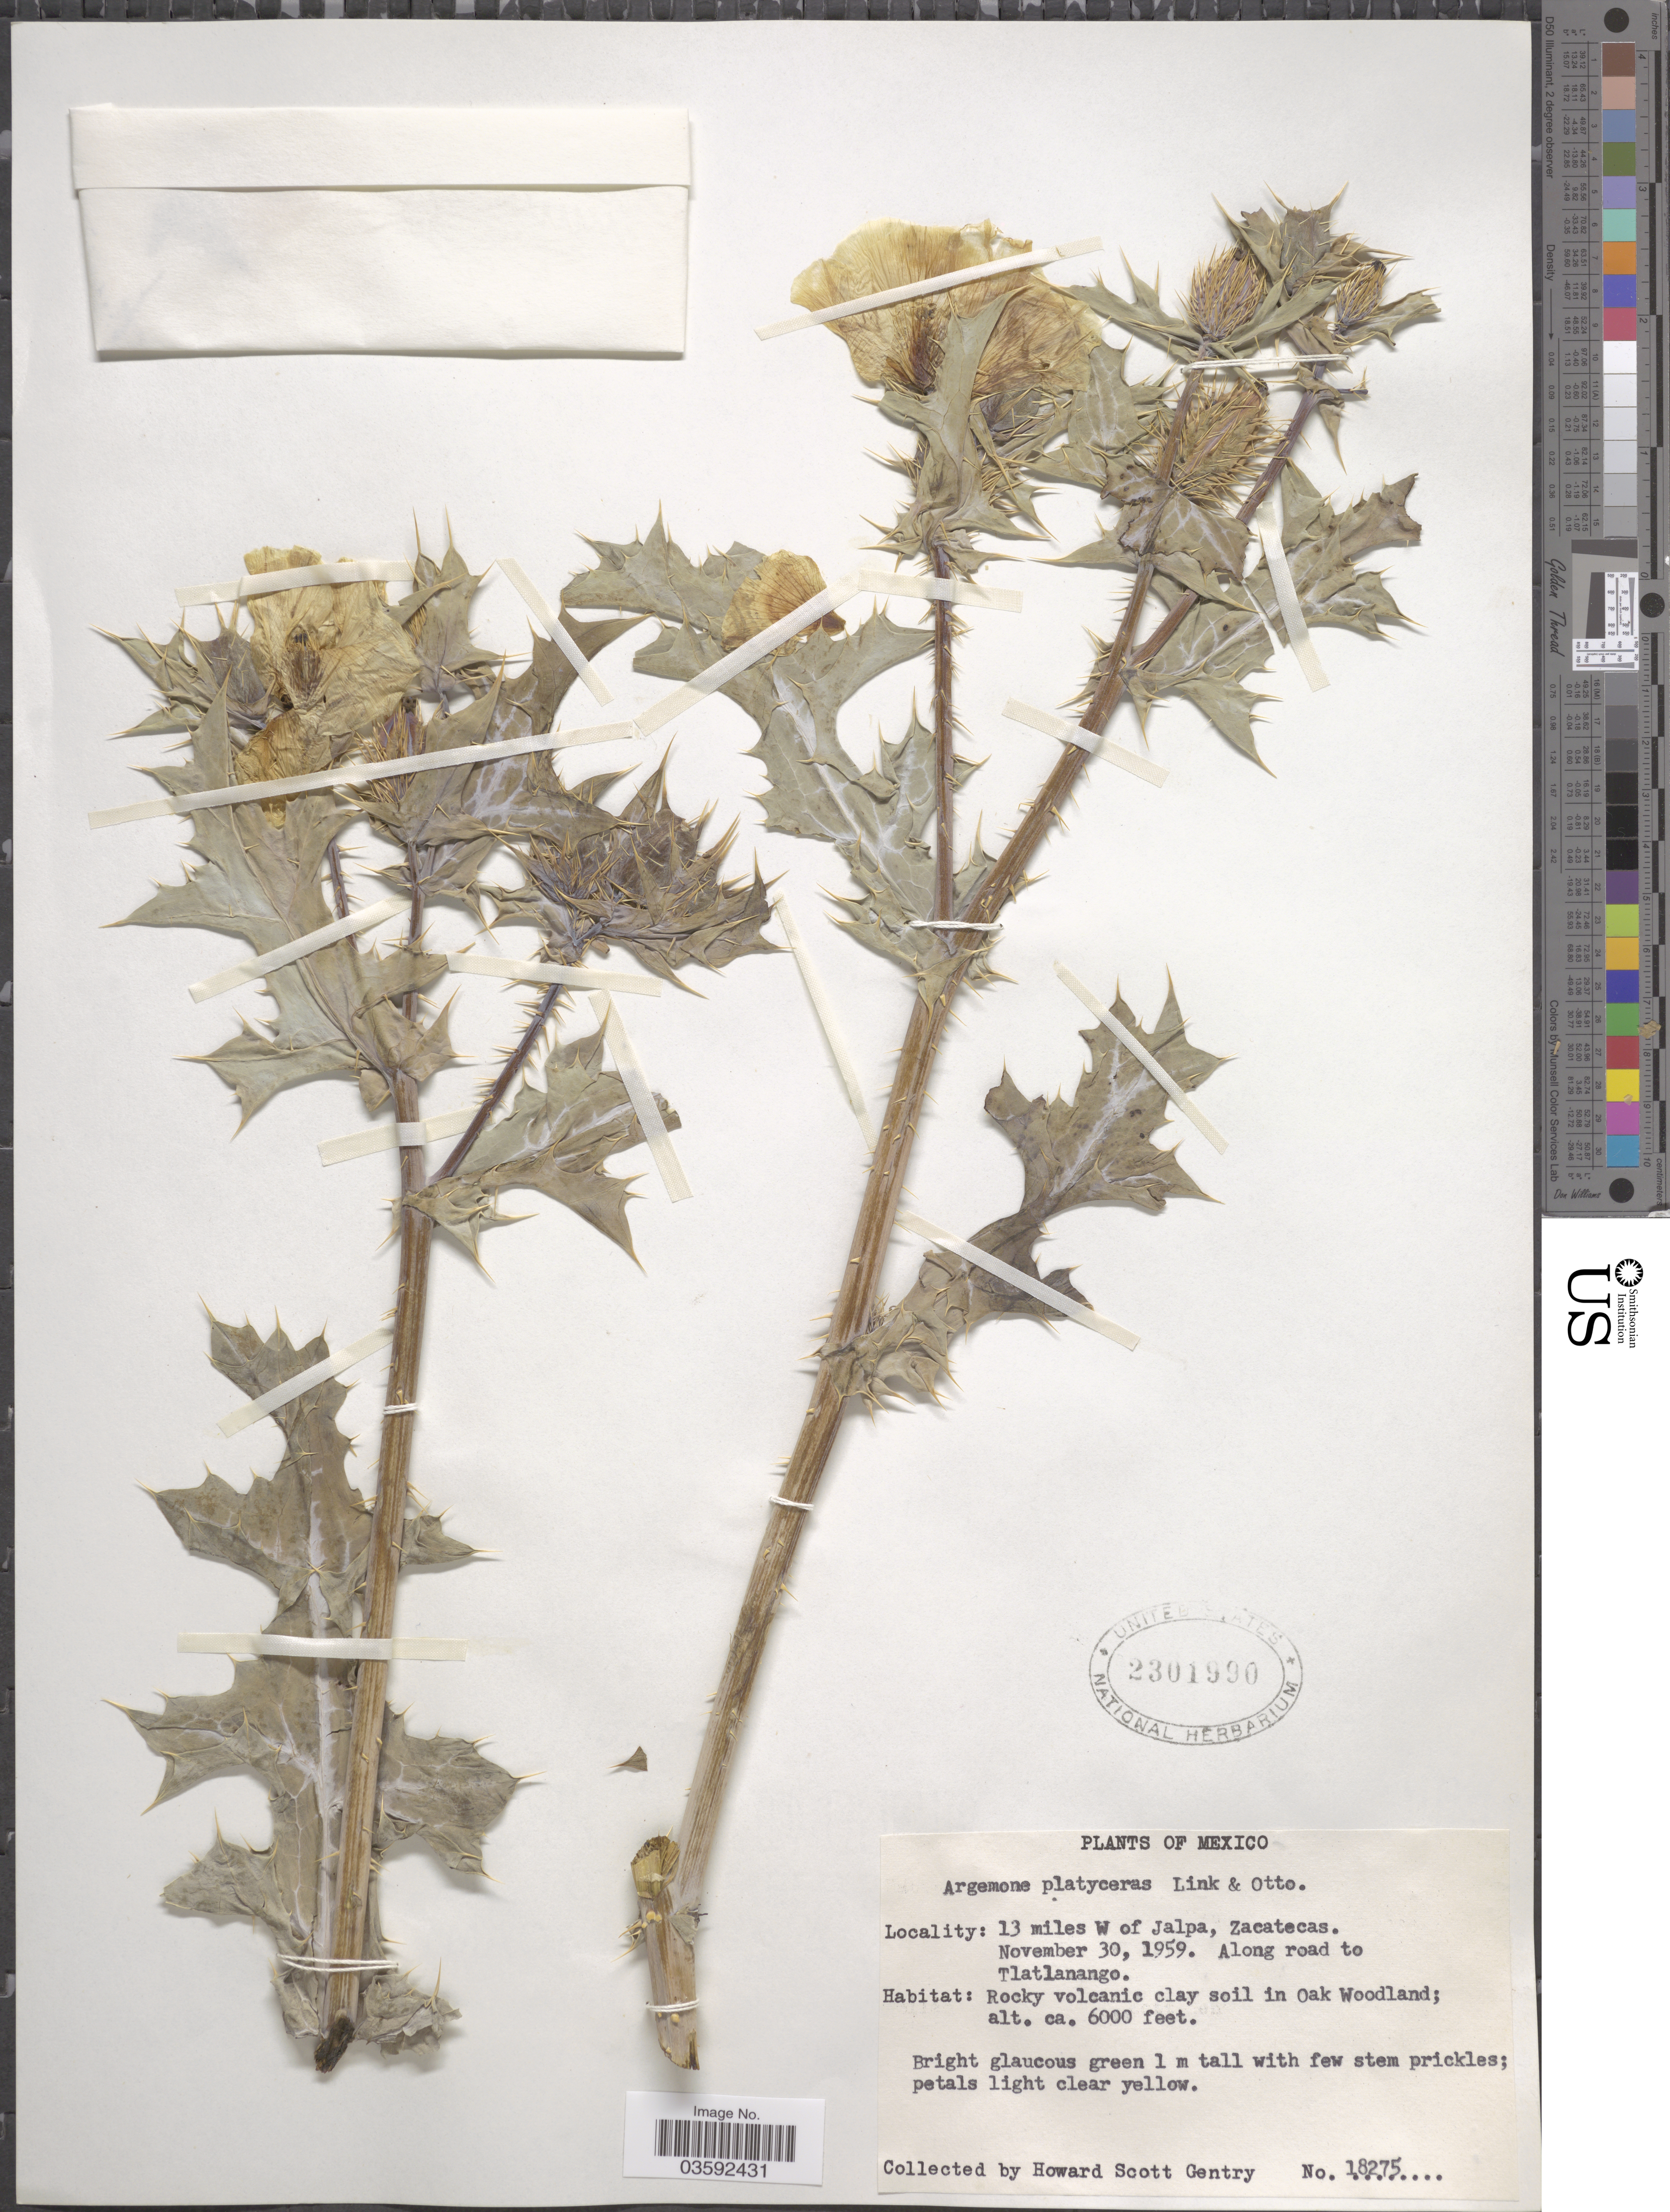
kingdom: Plantae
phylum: Tracheophyta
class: Magnoliopsida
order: Ranunculales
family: Papaveraceae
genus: Argemone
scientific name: Argemone platyceras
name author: Link & Otto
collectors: H. S. Gentry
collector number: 18275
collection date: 1959-11-30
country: Mexico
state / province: Zacatecas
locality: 13 miles W of Jalpa. Along road to Tlatlanango.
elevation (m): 1829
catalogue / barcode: US 2301990